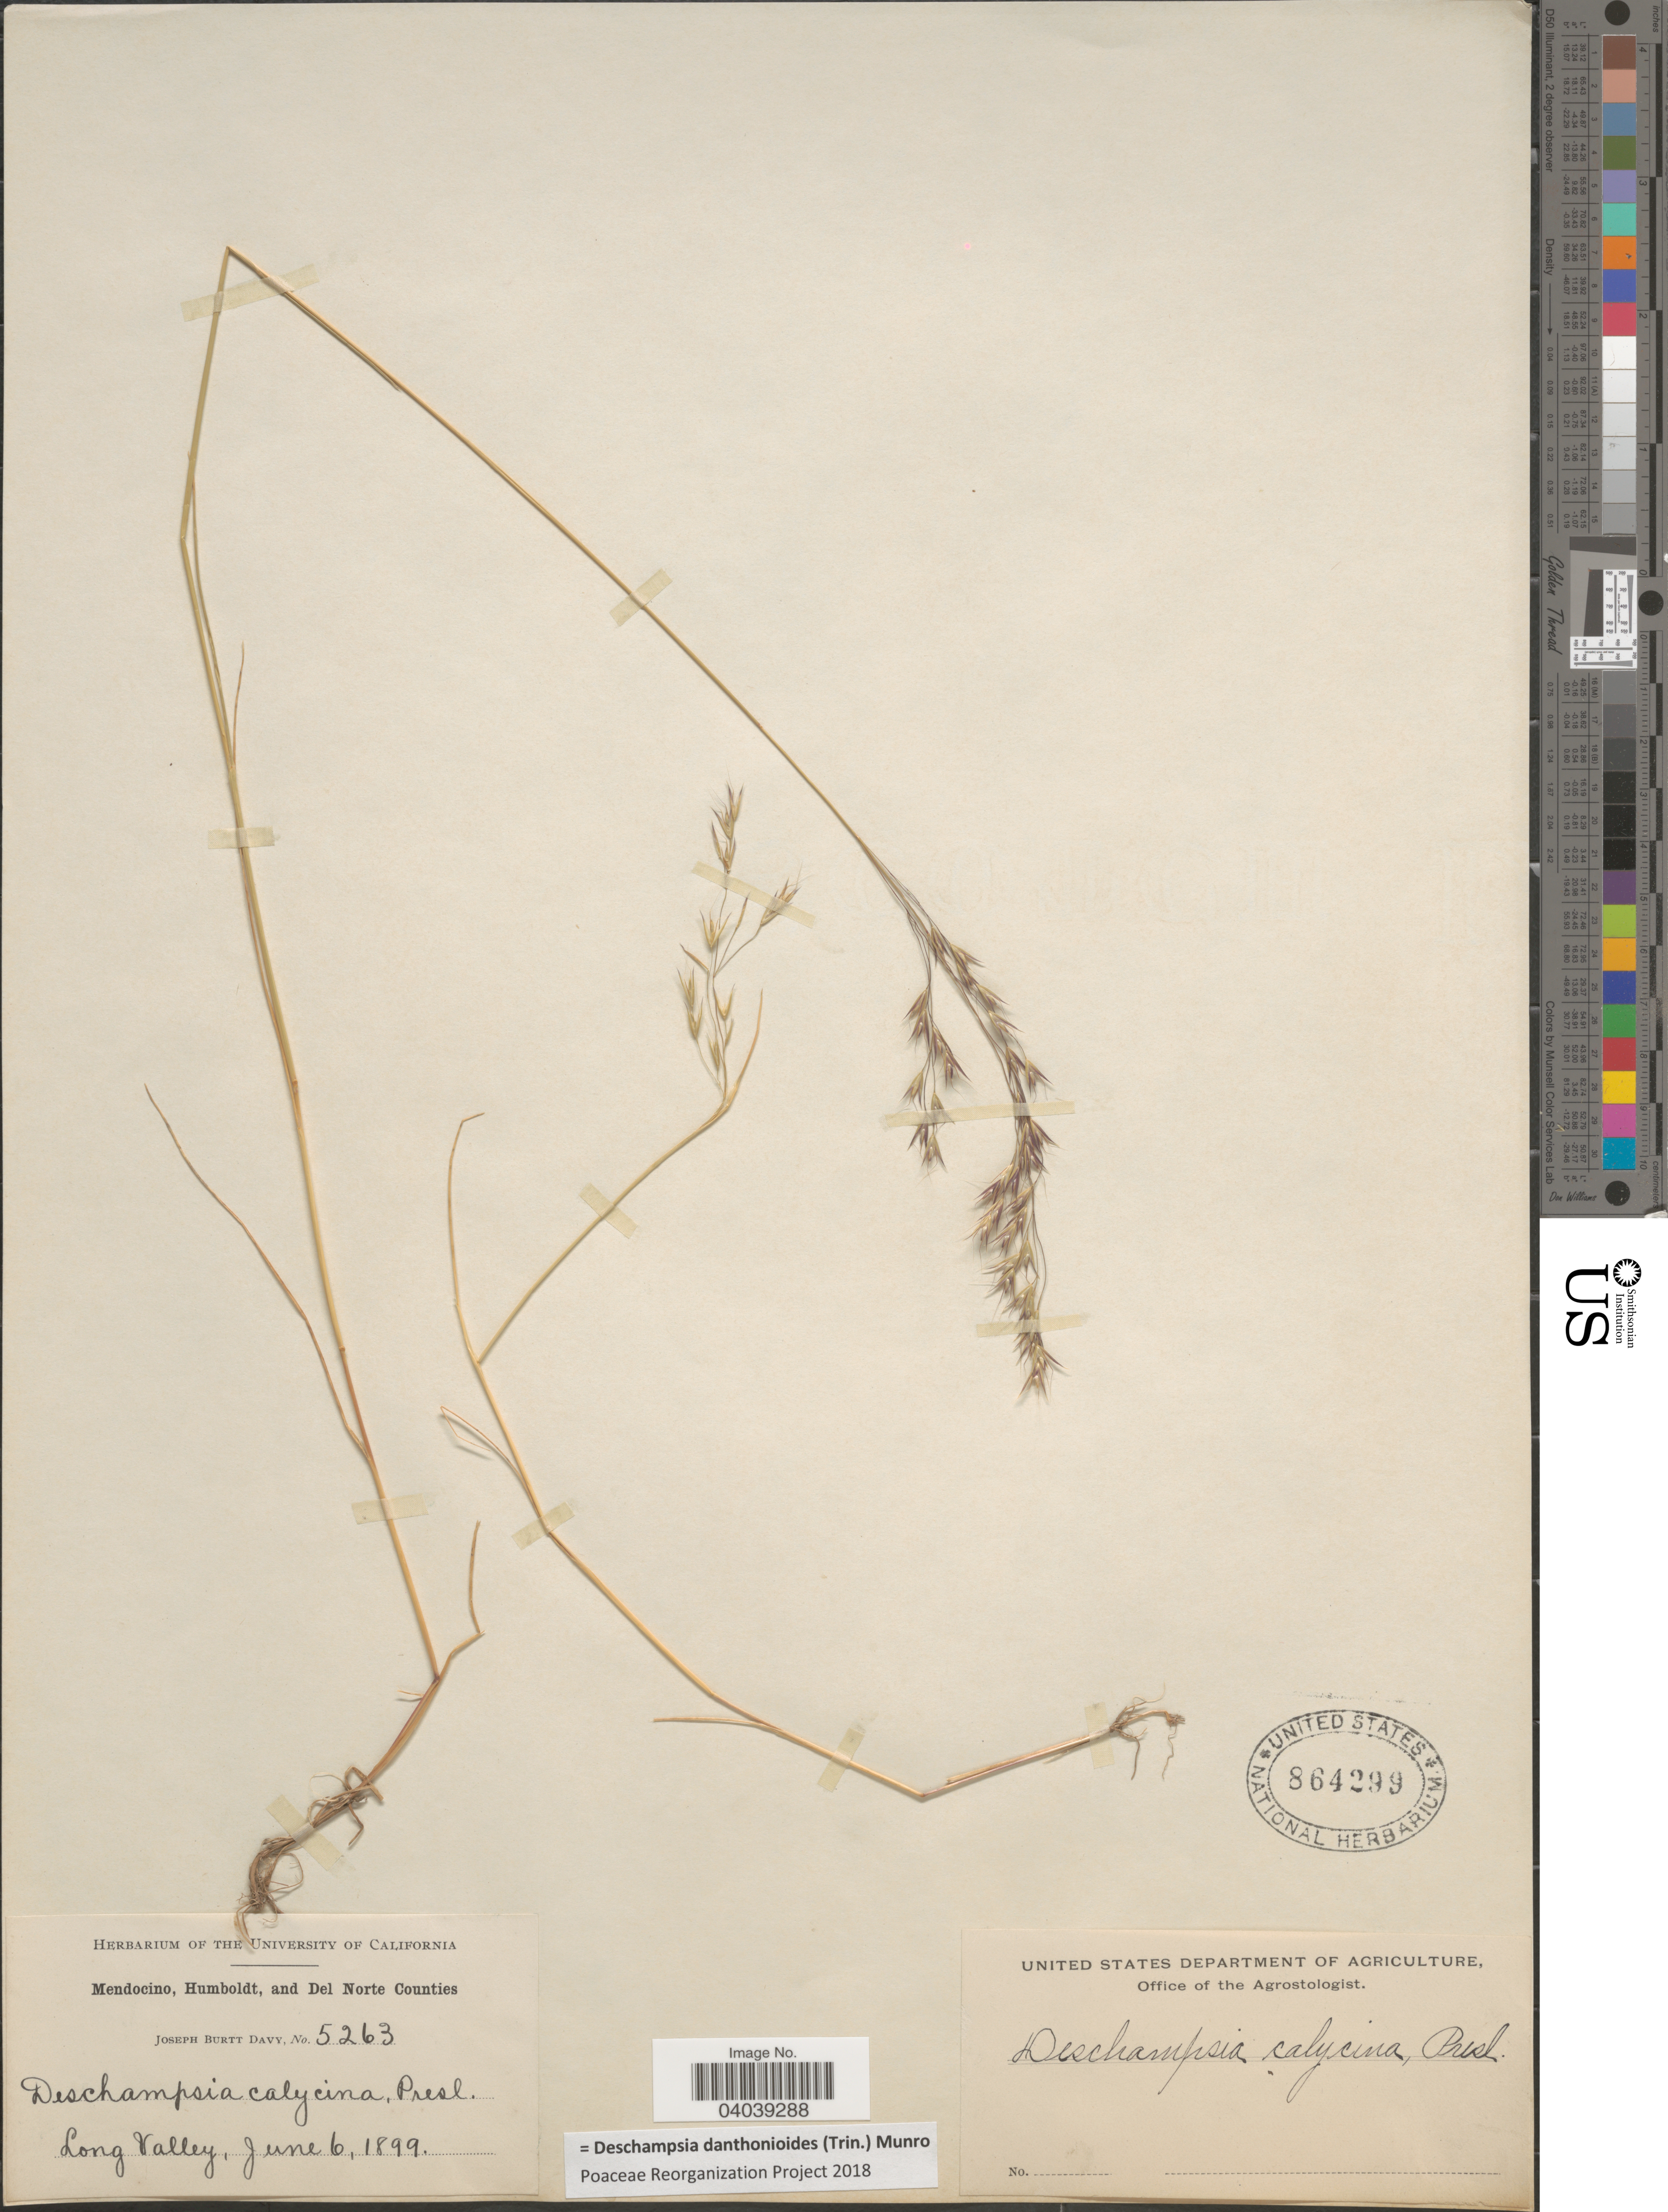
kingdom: Plantae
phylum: Tracheophyta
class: Liliopsida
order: Poales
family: Poaceae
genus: Deschampsia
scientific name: Deschampsia danthonioides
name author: (Trin.) Munro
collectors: J. Burtt Davy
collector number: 5263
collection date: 1899-06-06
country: United States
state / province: California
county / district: Mendocino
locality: Mendocino, Humboldt, and Del Norte Counties. Long Valley.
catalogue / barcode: US 864299